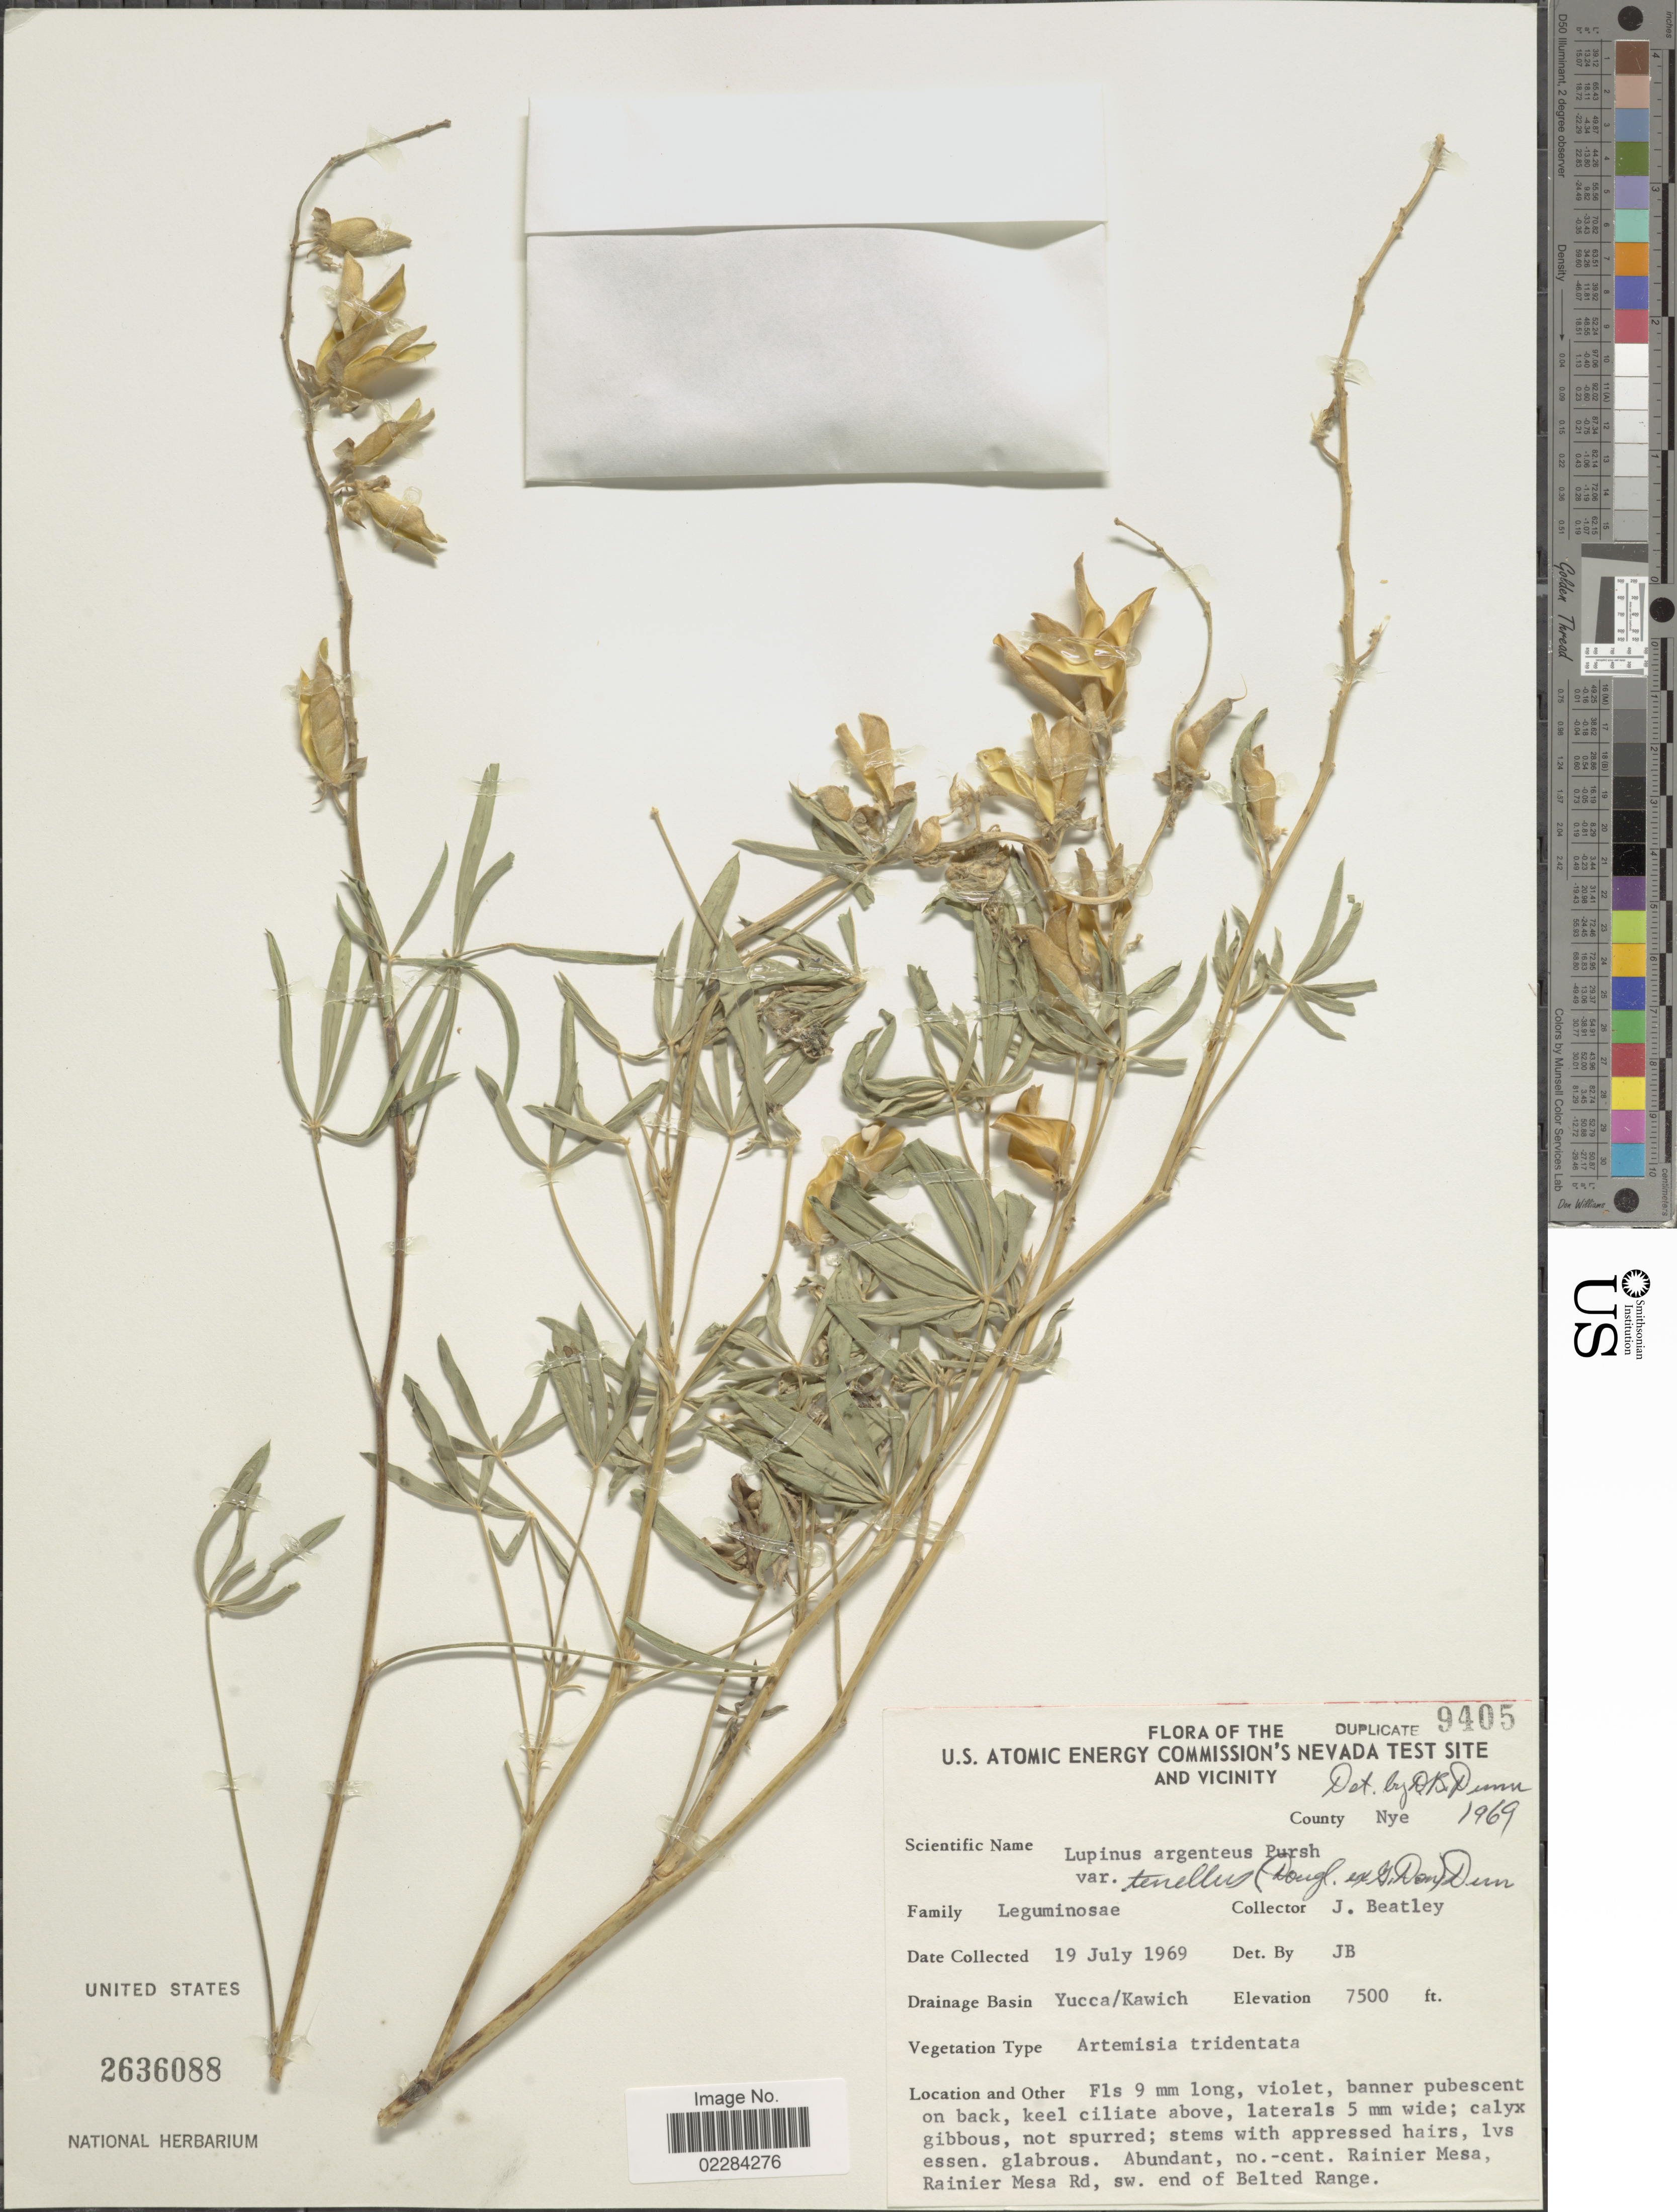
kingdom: Plantae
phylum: Tracheophyta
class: Magnoliopsida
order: Fabales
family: Fabaceae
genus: Lupinus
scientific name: Lupinus argenteus var. laxiflorus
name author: (Douglas ex Lindl.) Dorn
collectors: J. C. Beatley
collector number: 9405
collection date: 1969-07-19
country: United States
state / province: Nevada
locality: U.S. Atomic Energy Commisions's Nevada test site and vicinity. Yucca/Kawich Drainage Basin. Rainier Mesa, Rainier Mesa Rd., sw. end of Belted Range.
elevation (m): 2286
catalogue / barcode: US 2636088